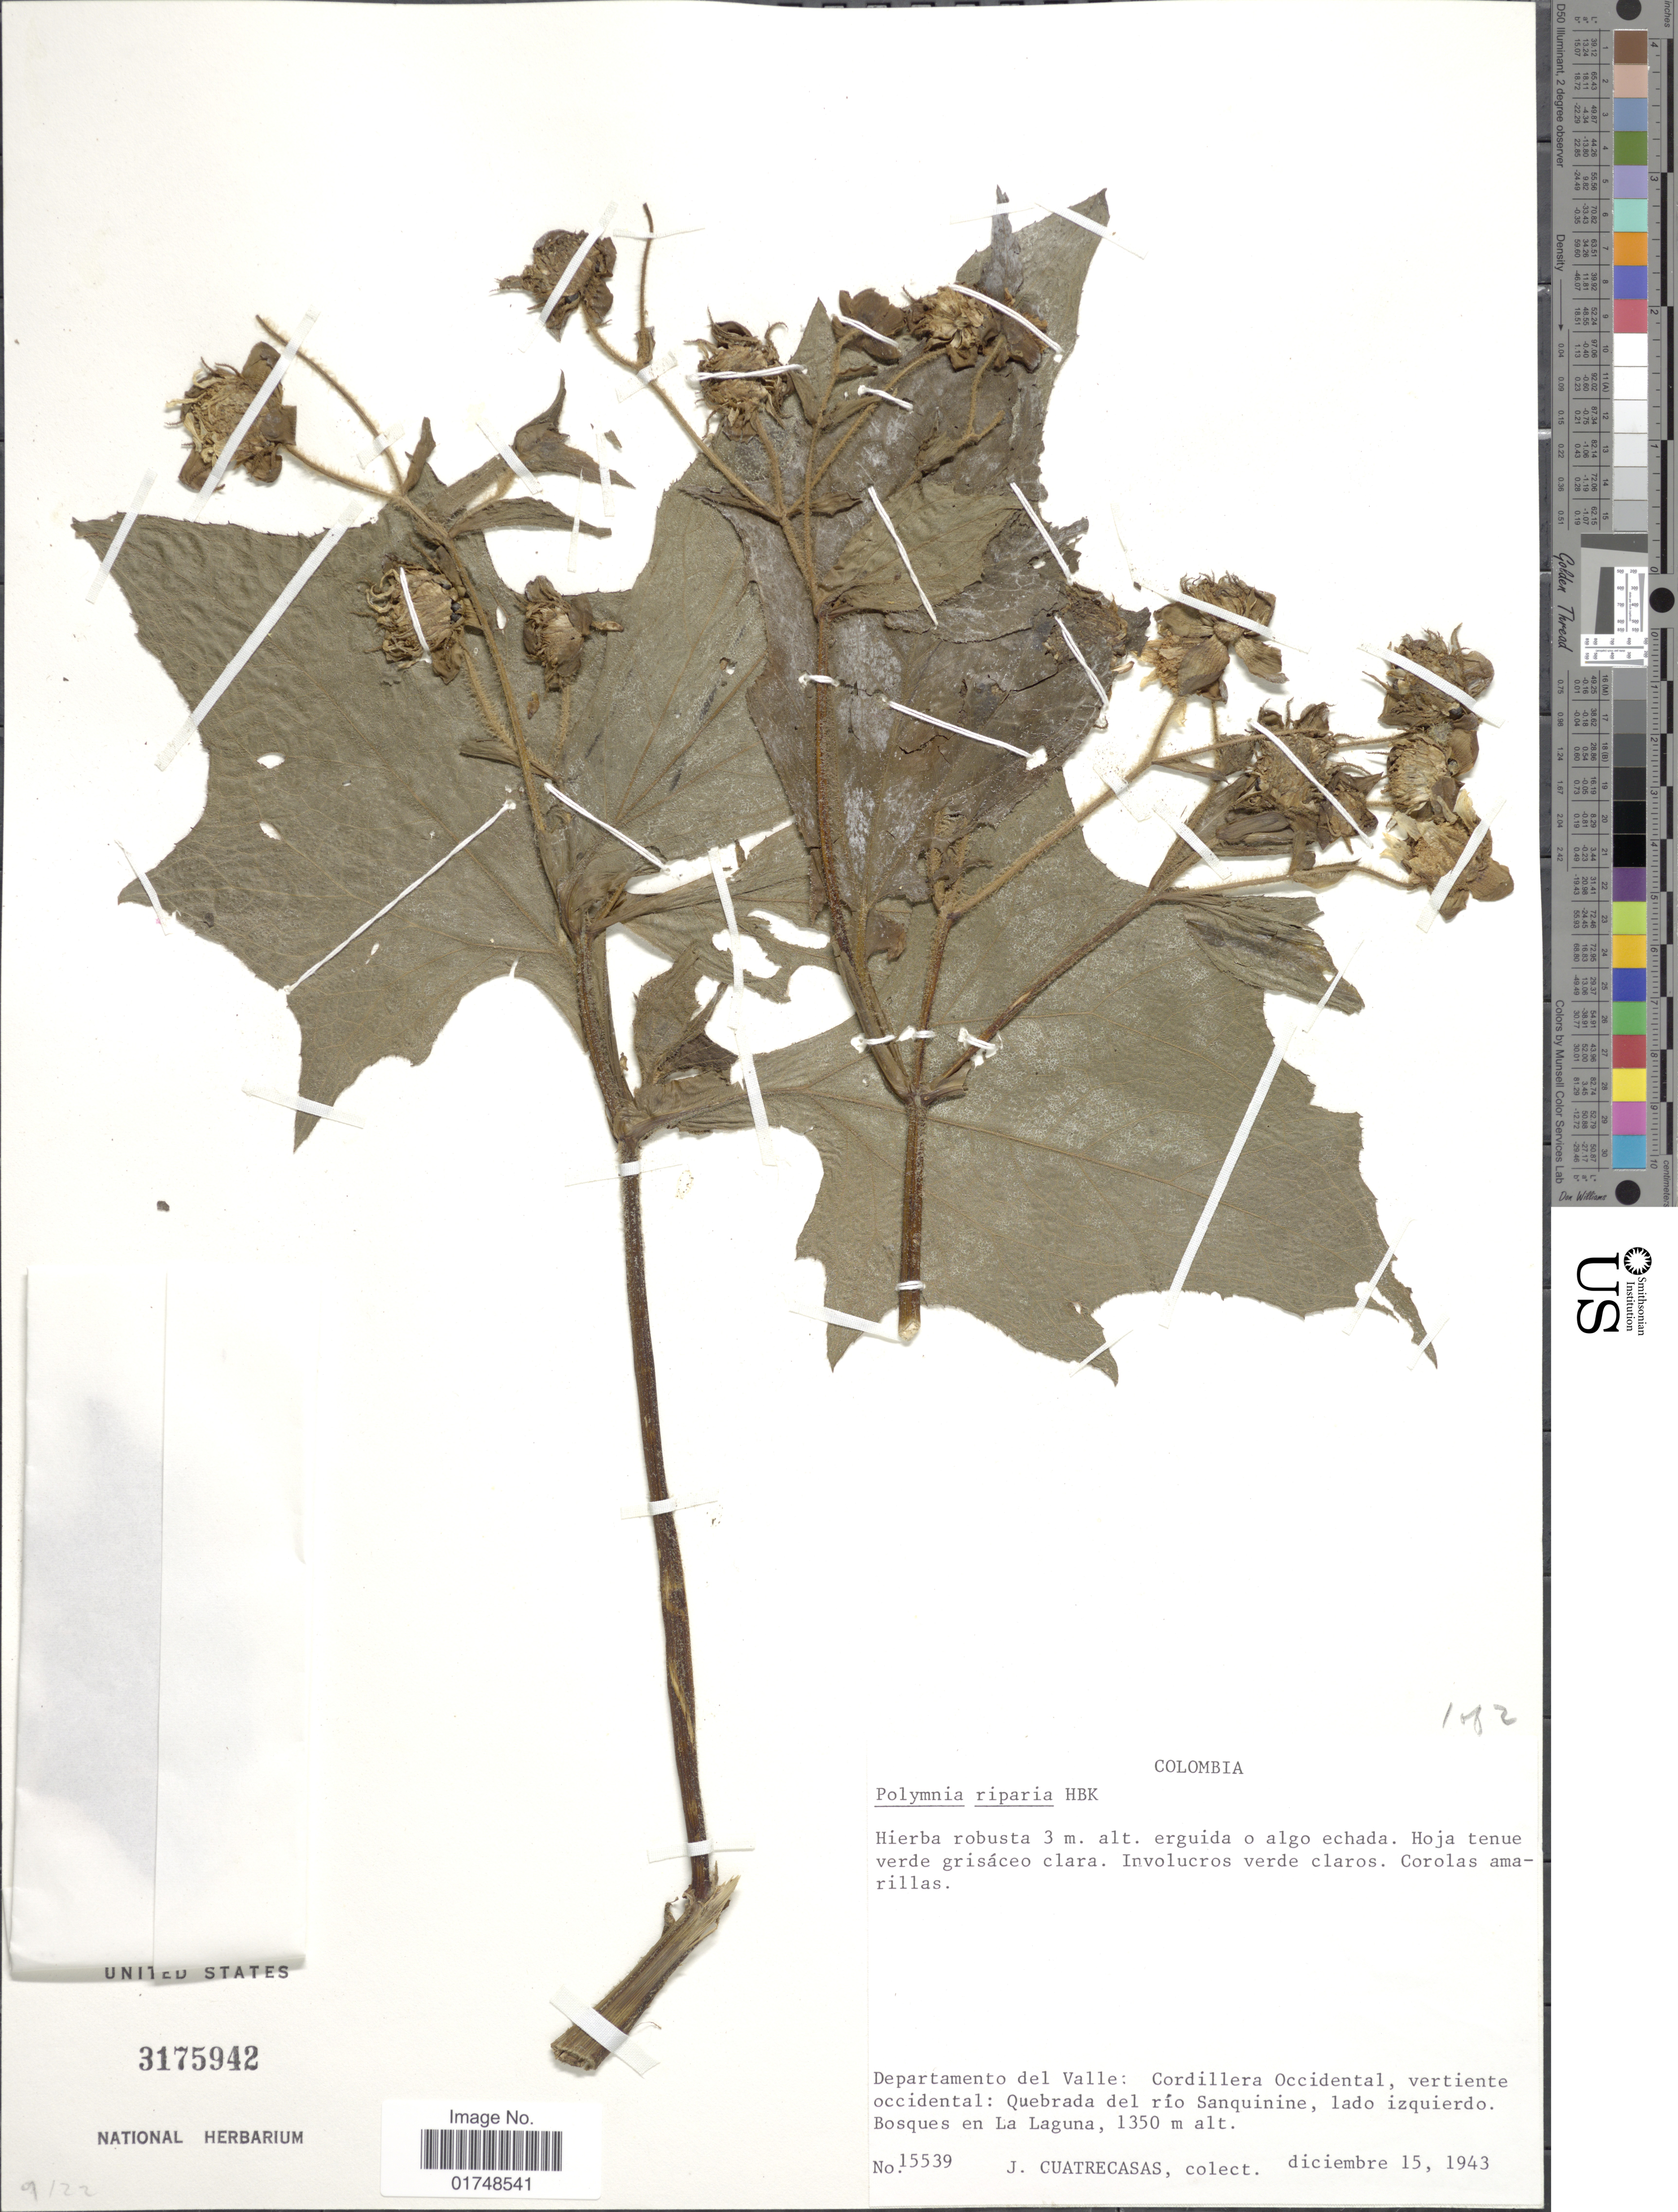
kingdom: Plantae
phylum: Tracheophyta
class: Magnoliopsida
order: Asterales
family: Asteraceae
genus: Smallanthus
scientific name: Smallanthus riparius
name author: (Kunth) H. Rob.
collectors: J. Cuatrecasas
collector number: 15539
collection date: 1943-12-15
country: Colombia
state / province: Valle del Cauca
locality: Departamento del Valle: Cordillera Occidental, vertiente occidental: Quebrada del rio Sanquinine, lado izquierdo. Bosques en La Laguna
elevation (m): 1350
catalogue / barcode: US 3175942